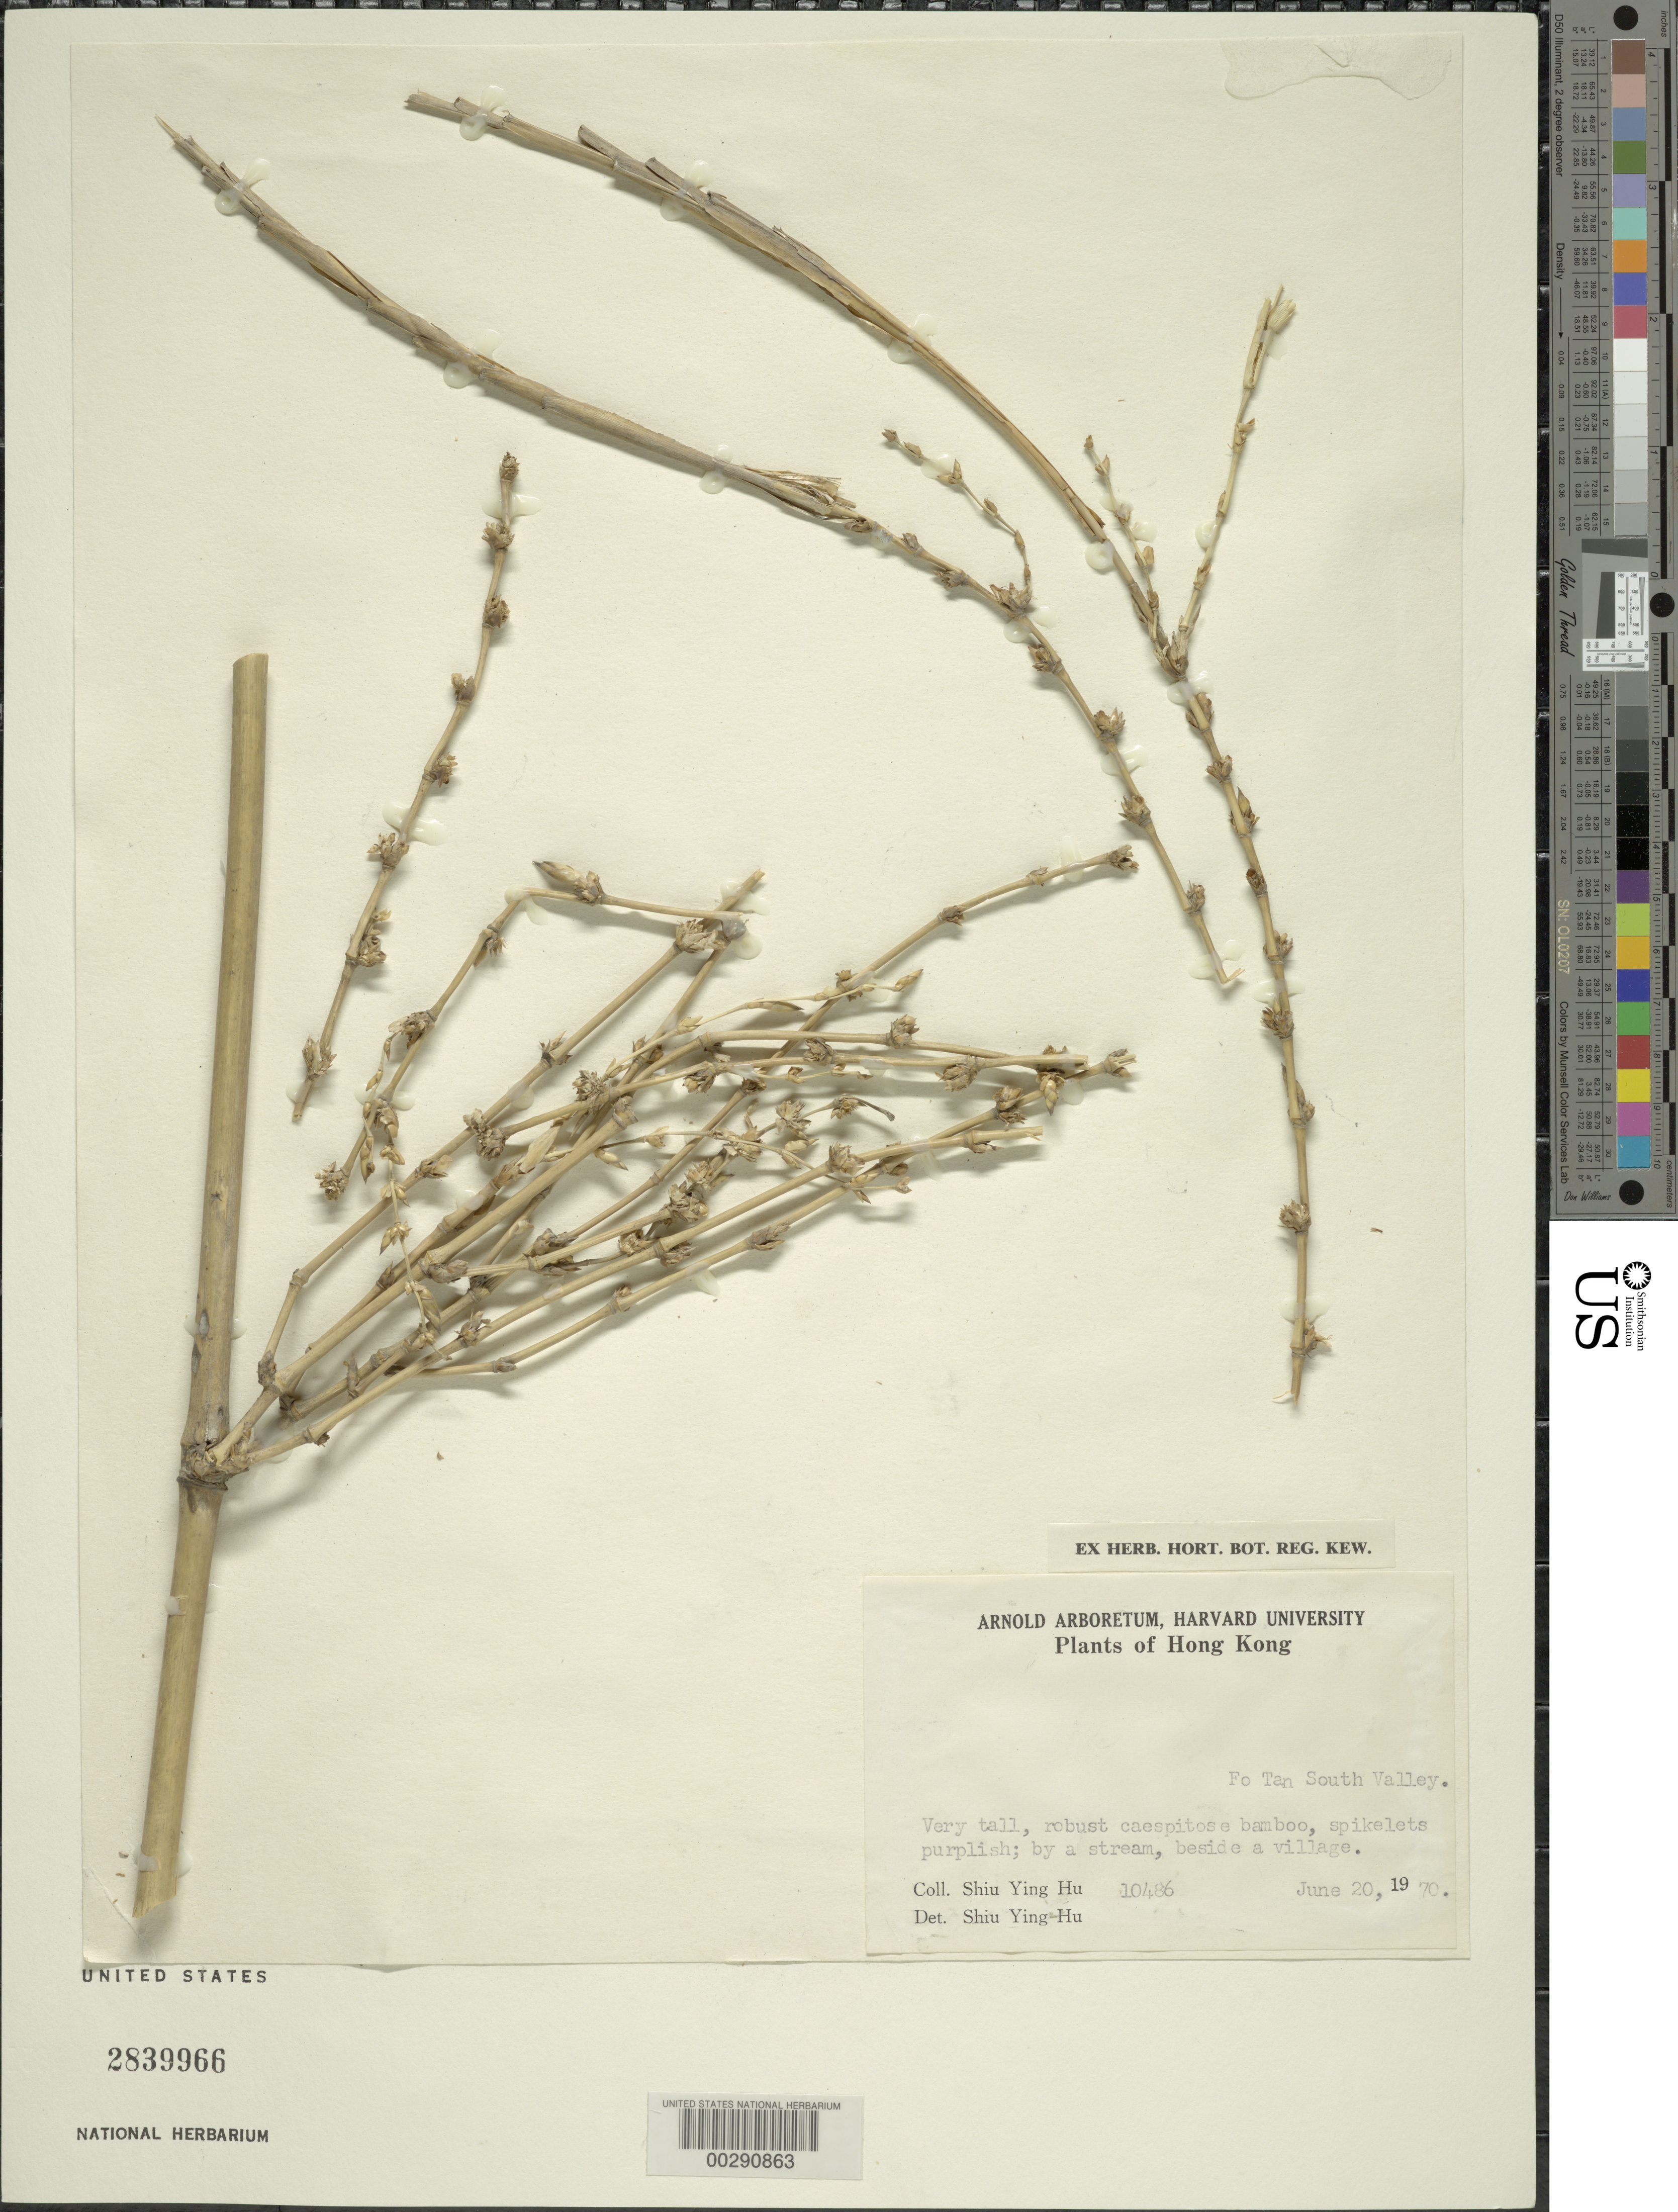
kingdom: Plantae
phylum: Tracheophyta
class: Liliopsida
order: Poales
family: Poaceae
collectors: S. Y. Hu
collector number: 10486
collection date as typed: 20 Jun 1970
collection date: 1970-06-20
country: China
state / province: Hong Kong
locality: Fo Tan South Valley, by a stream, beside a village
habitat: By a stream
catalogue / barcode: US 2839966